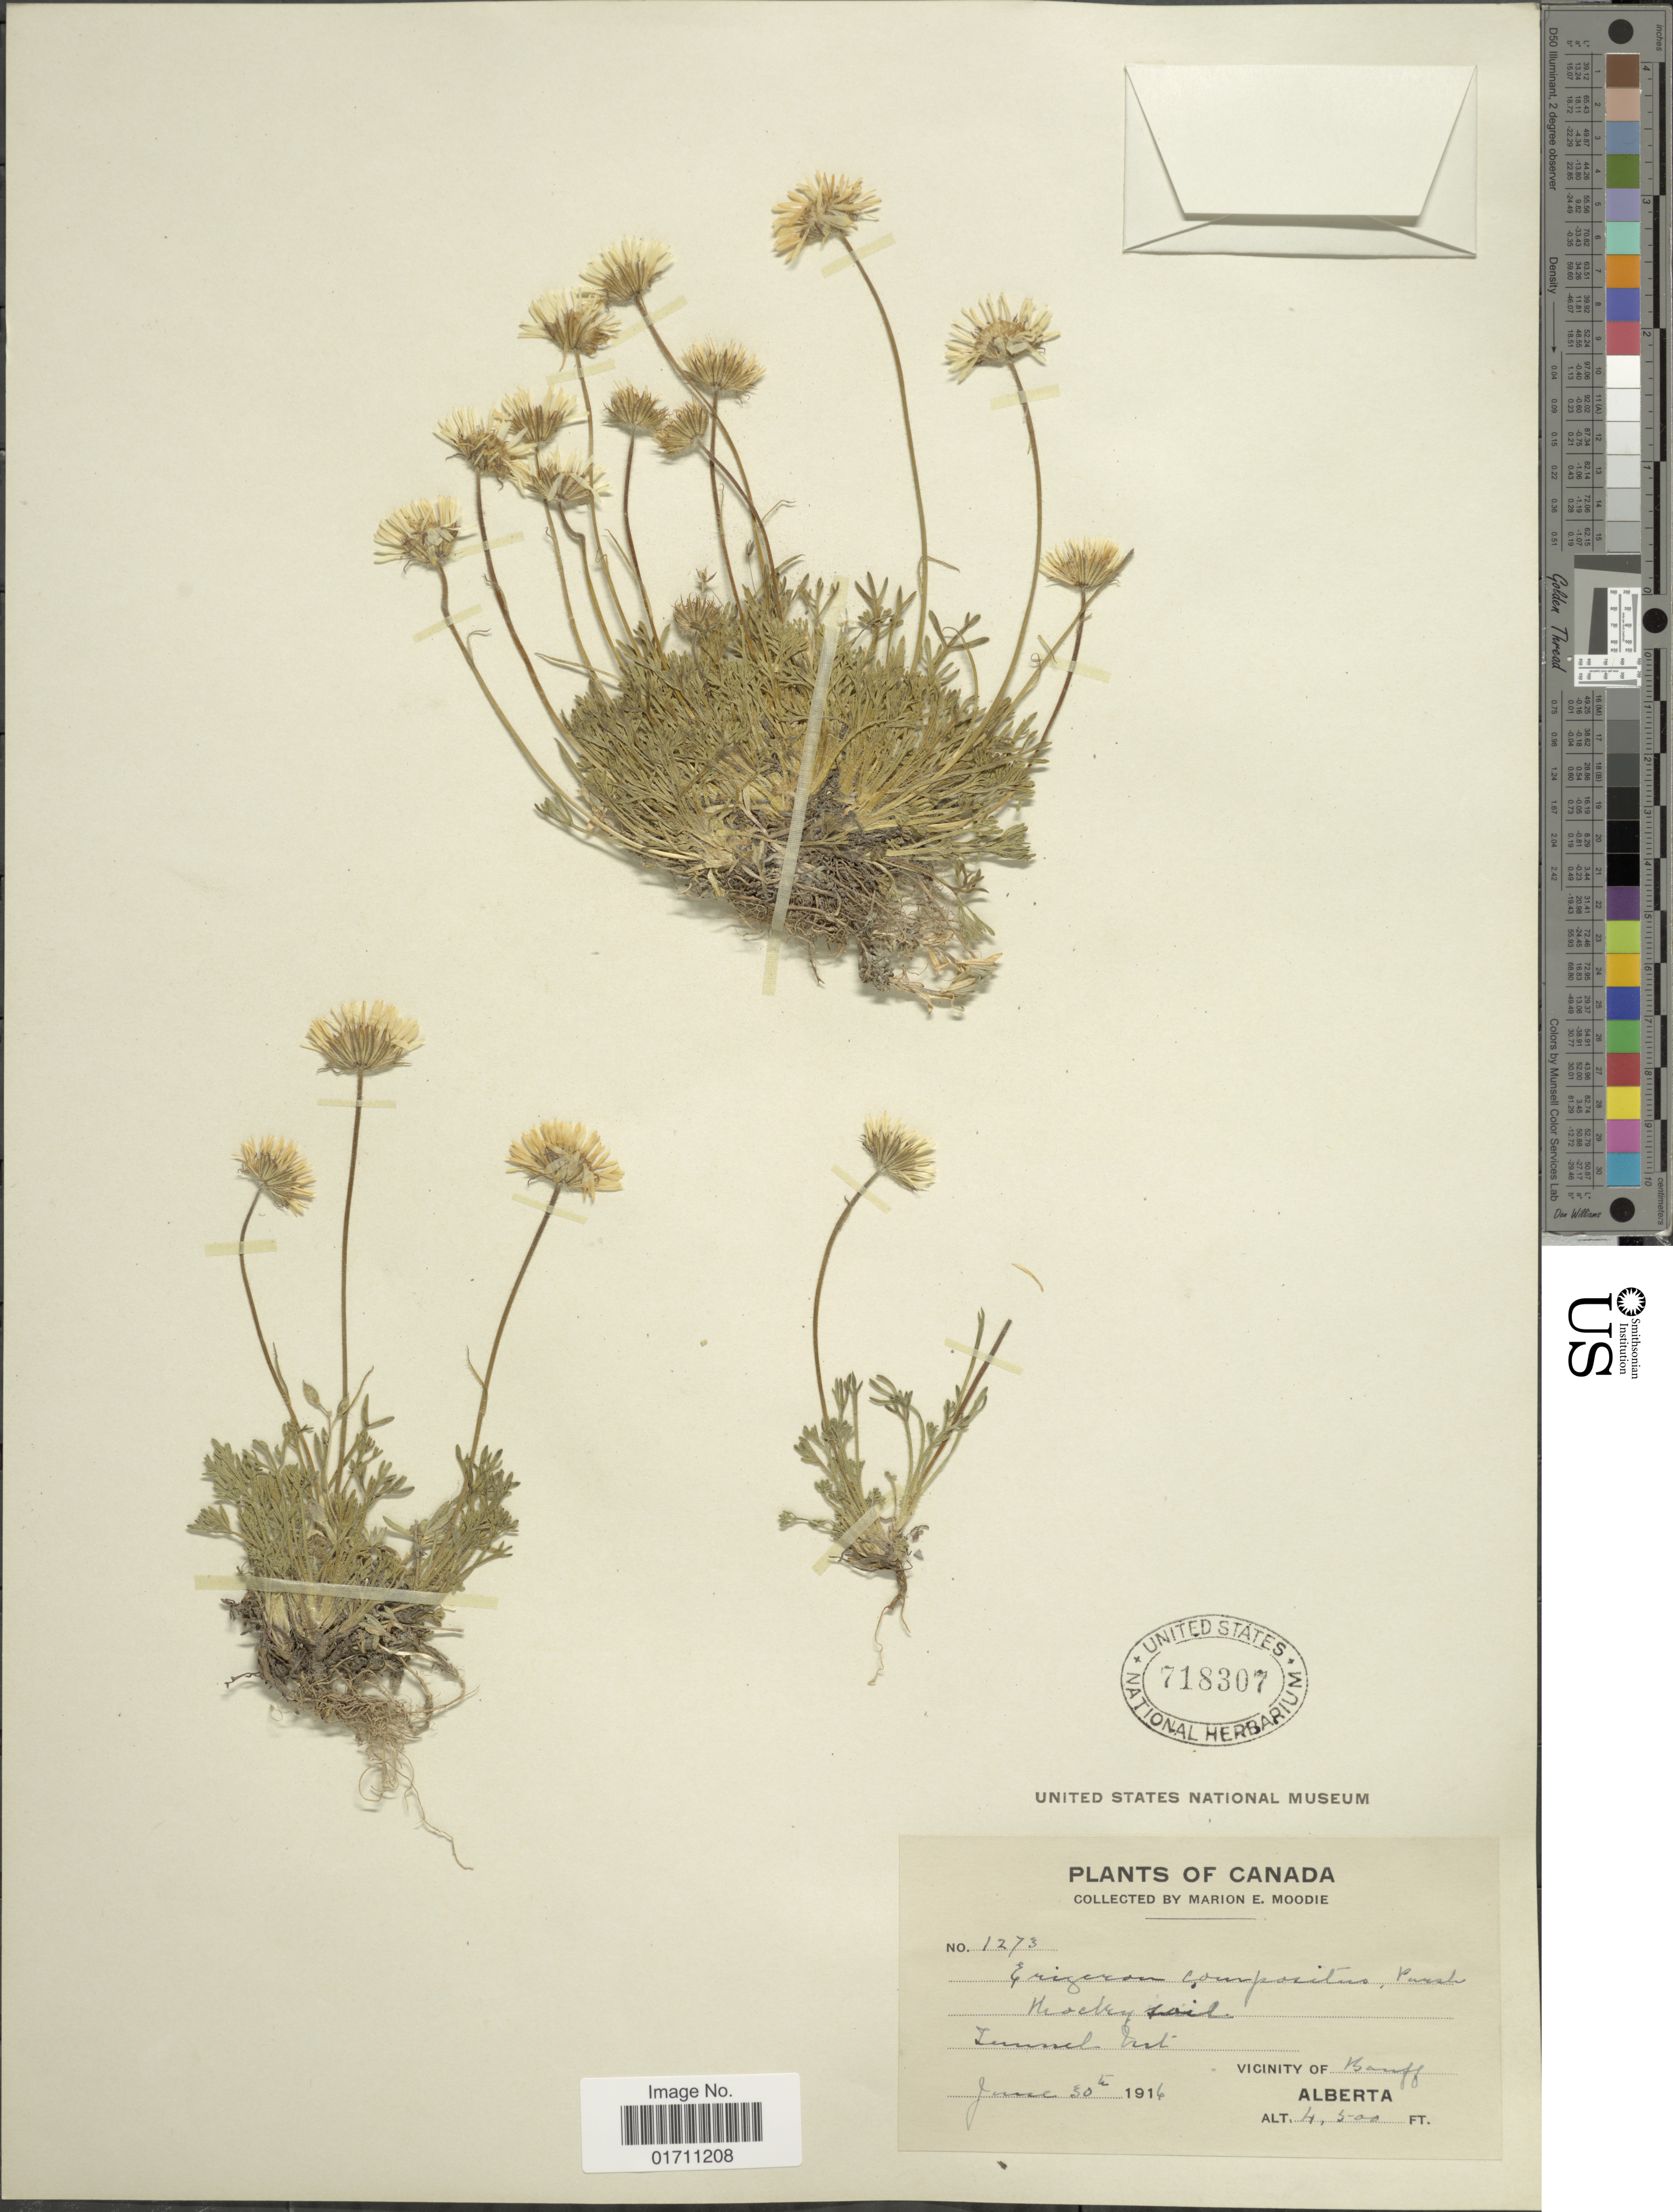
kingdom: Plantae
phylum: Tracheophyta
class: Magnoliopsida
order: Asterales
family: Asteraceae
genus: Erigeron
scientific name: Erigeron compositus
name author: Pursh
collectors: M. E. Moodie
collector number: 1273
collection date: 1916-06-30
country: Canada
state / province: Alberta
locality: Rocky soil, Tunnel Mt, Vicinity of Banff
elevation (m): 1372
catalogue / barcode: US 718307